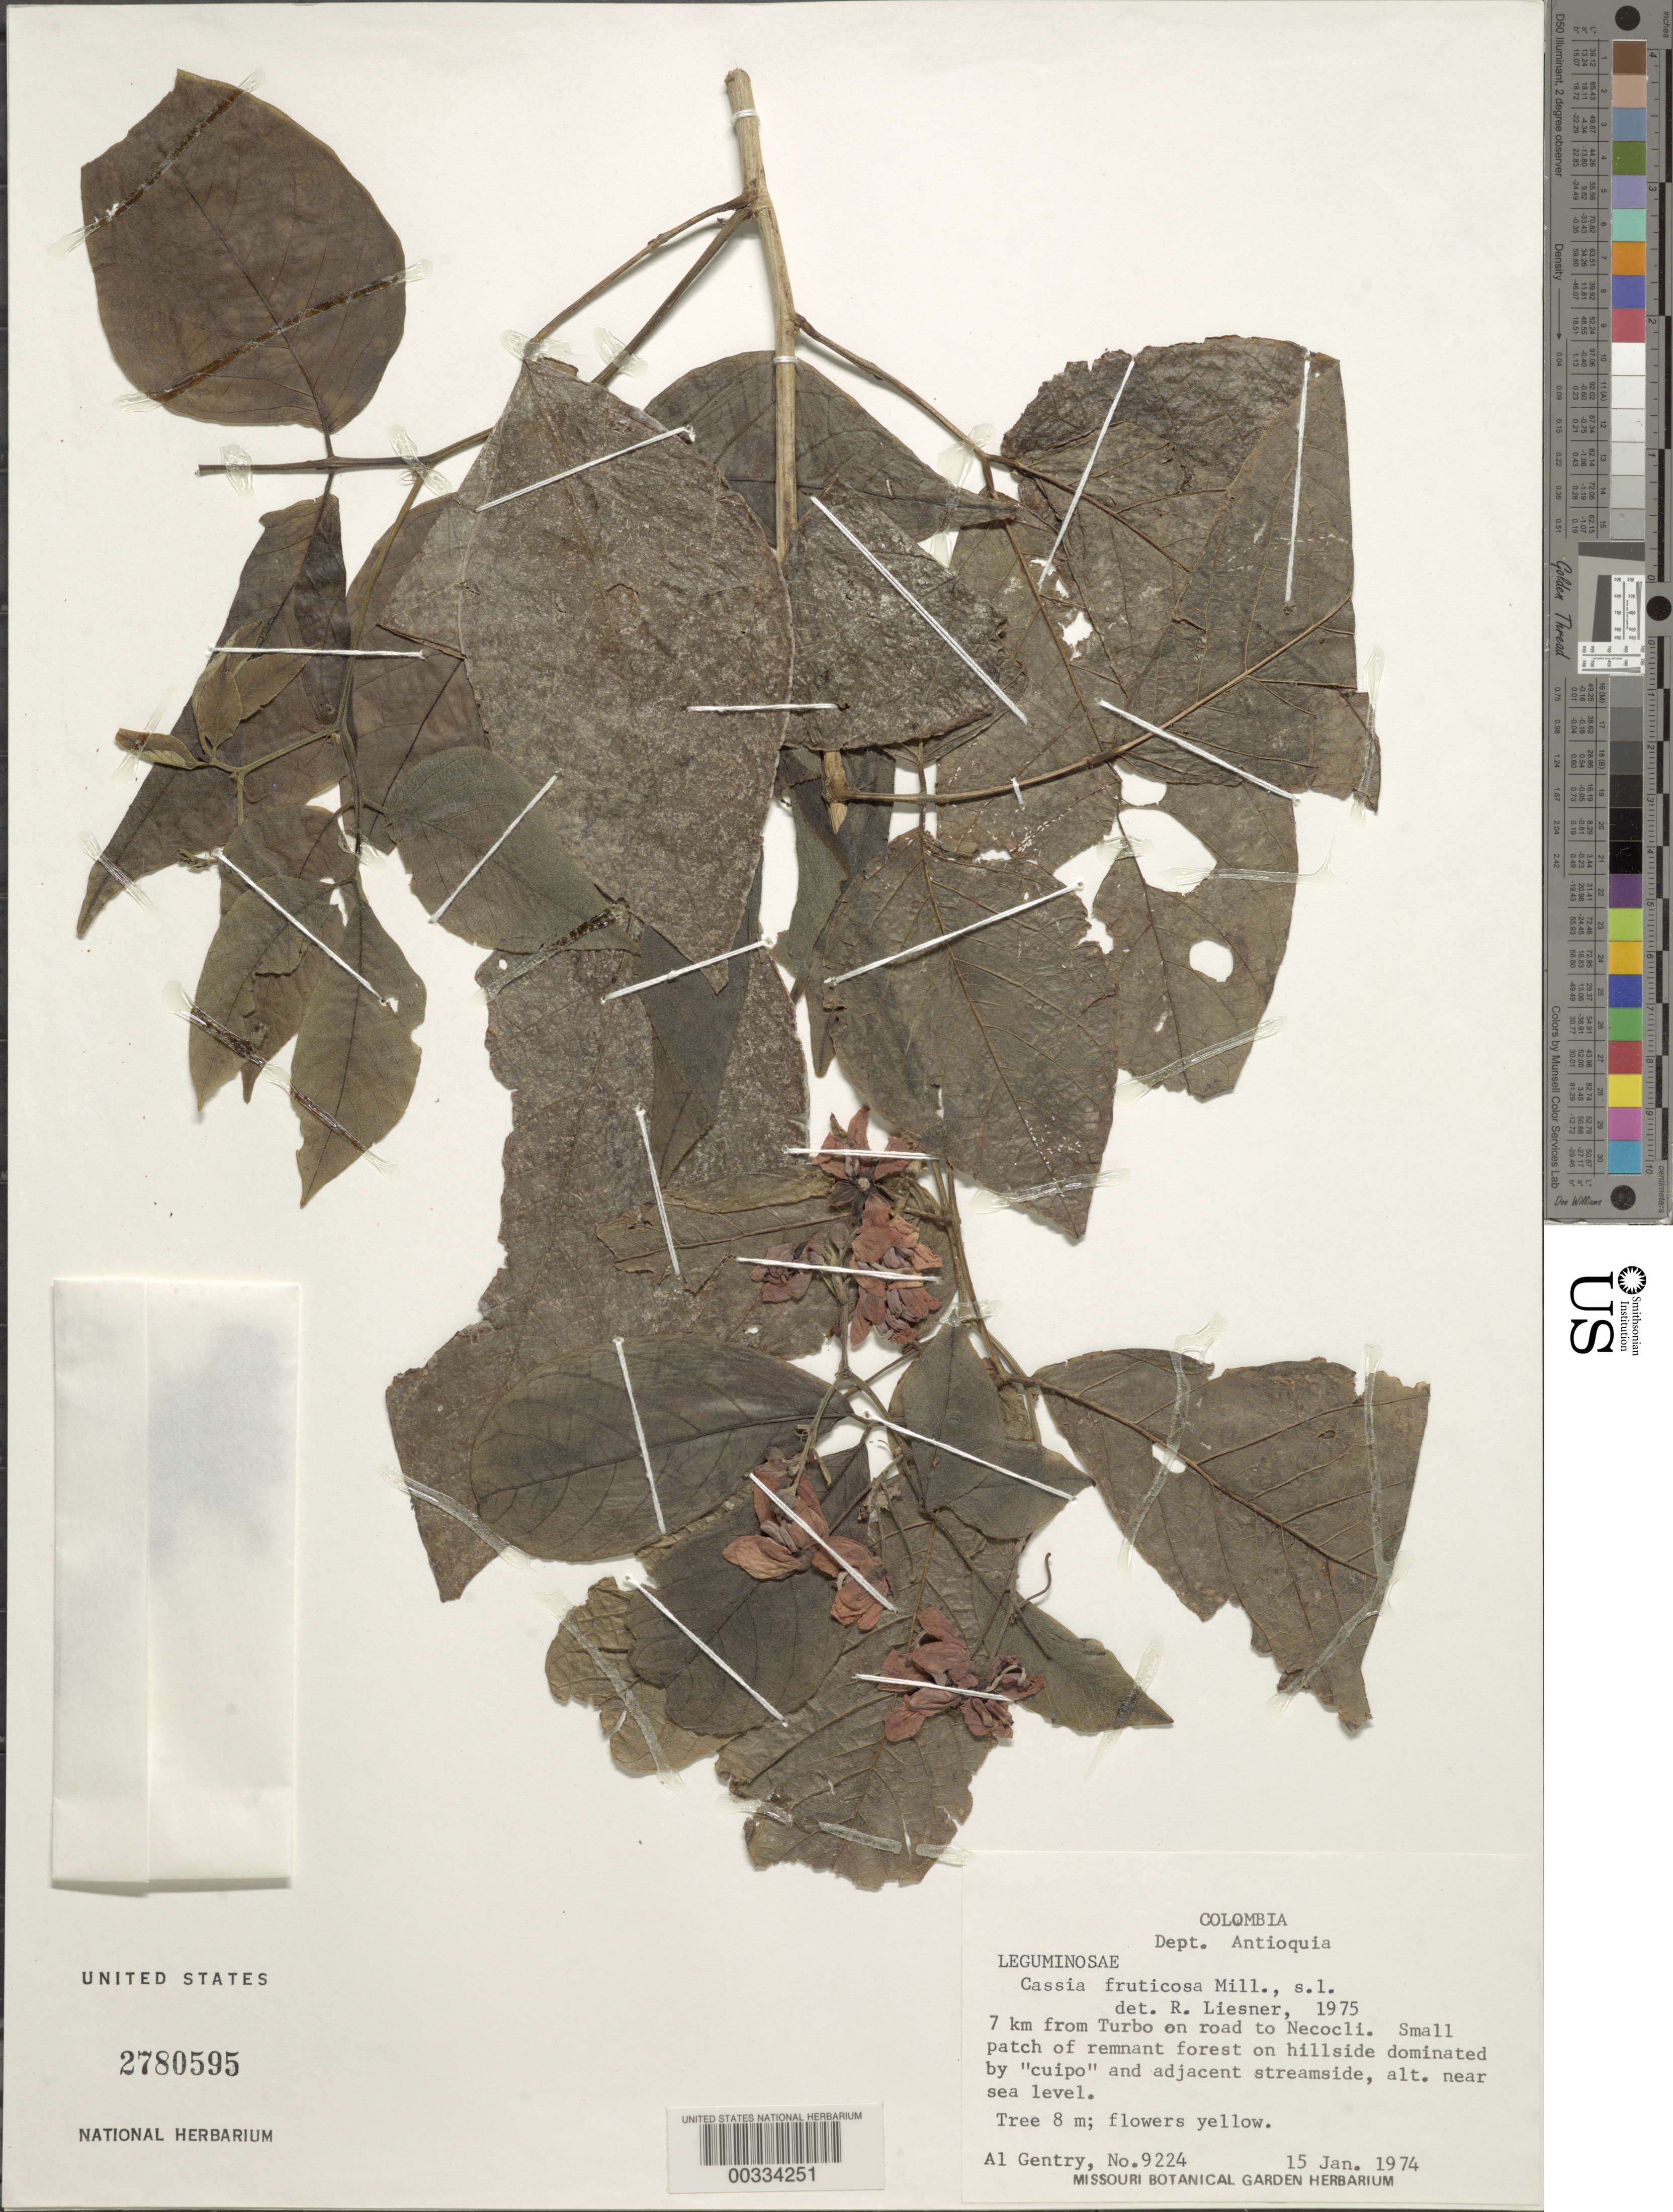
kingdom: Plantae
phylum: Tracheophyta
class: Magnoliopsida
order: Fabales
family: Fabaceae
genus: Senna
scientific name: Senna fruticosa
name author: (Benth.) H.S. Irwin & Barneby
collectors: A. H. Gentry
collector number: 9224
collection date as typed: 15 Jan 1974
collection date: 1974-01-15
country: Colombia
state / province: Antioquia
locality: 7 km from Turbo on road to Necocli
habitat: Small patch of remnant forest on hillside and adjacent streamside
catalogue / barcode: US 2780595